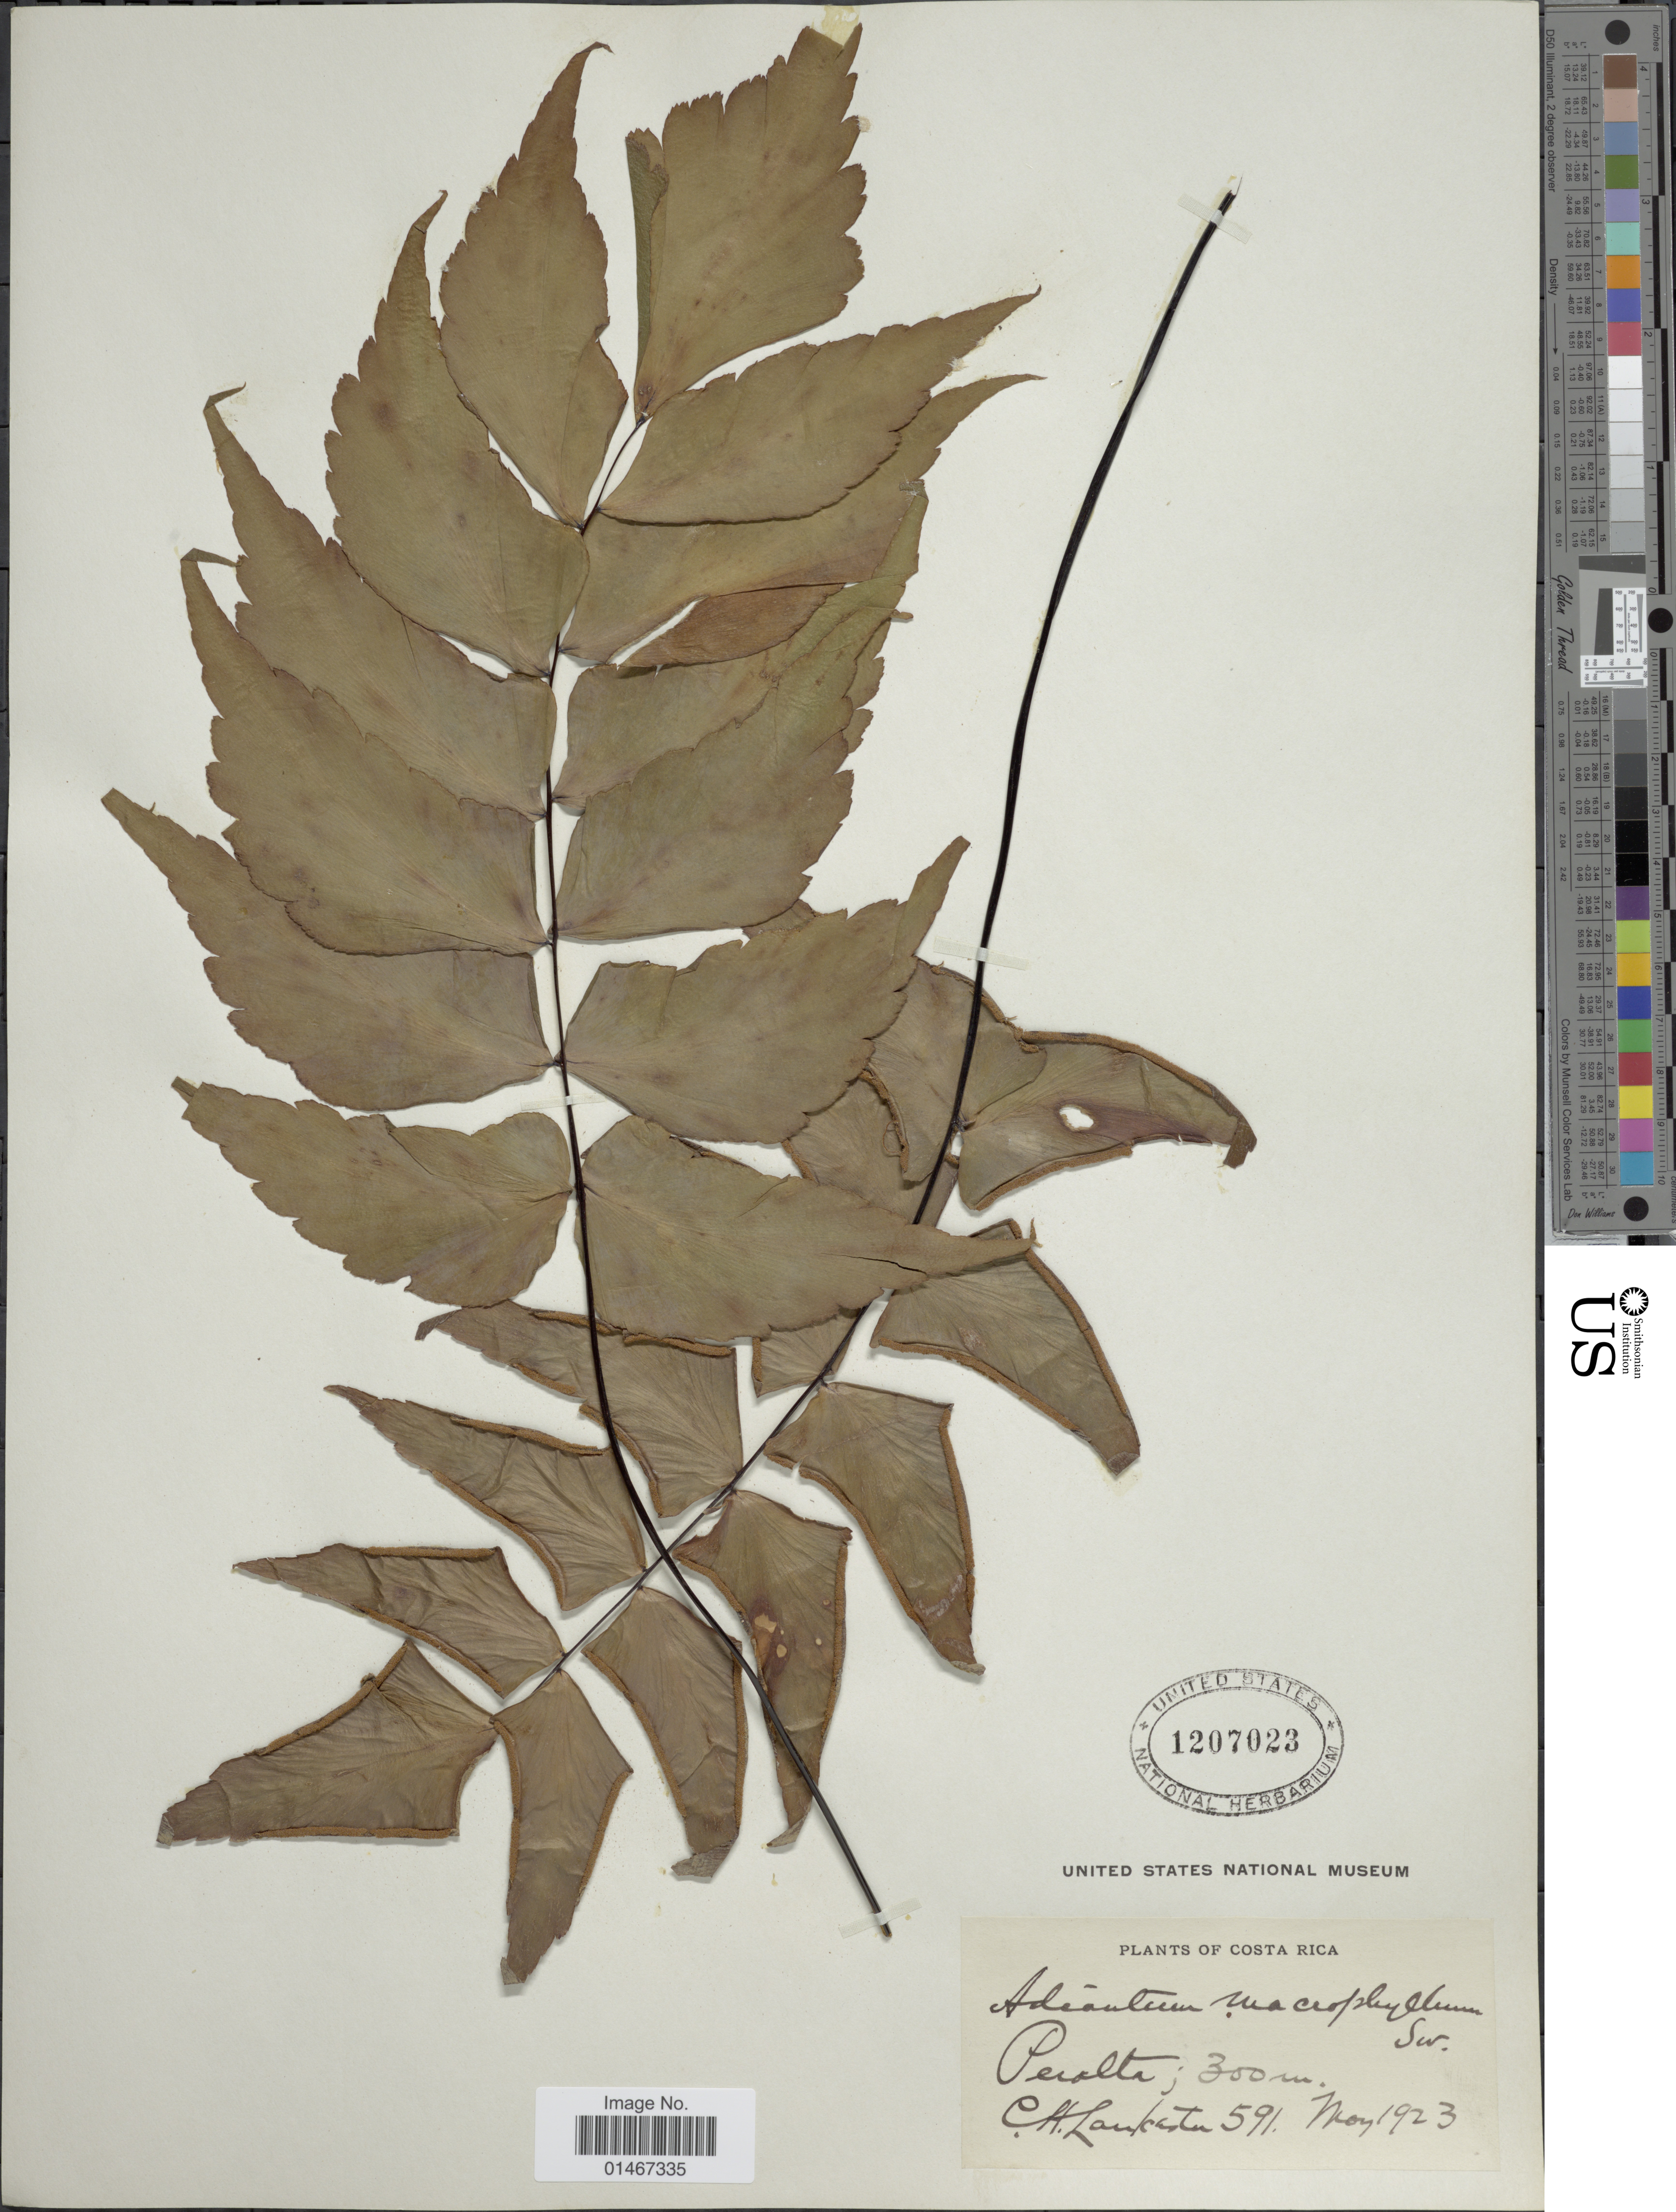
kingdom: Plantae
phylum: Tracheophyta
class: Polypodiopsida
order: Polypodiales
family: Pteridaceae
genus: Adiantum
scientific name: Adiantum macrophyllum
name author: Sw.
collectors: C. H. Lankester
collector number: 591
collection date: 1923-05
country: Costa Rica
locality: Peralta.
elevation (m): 300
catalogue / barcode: US 1207023